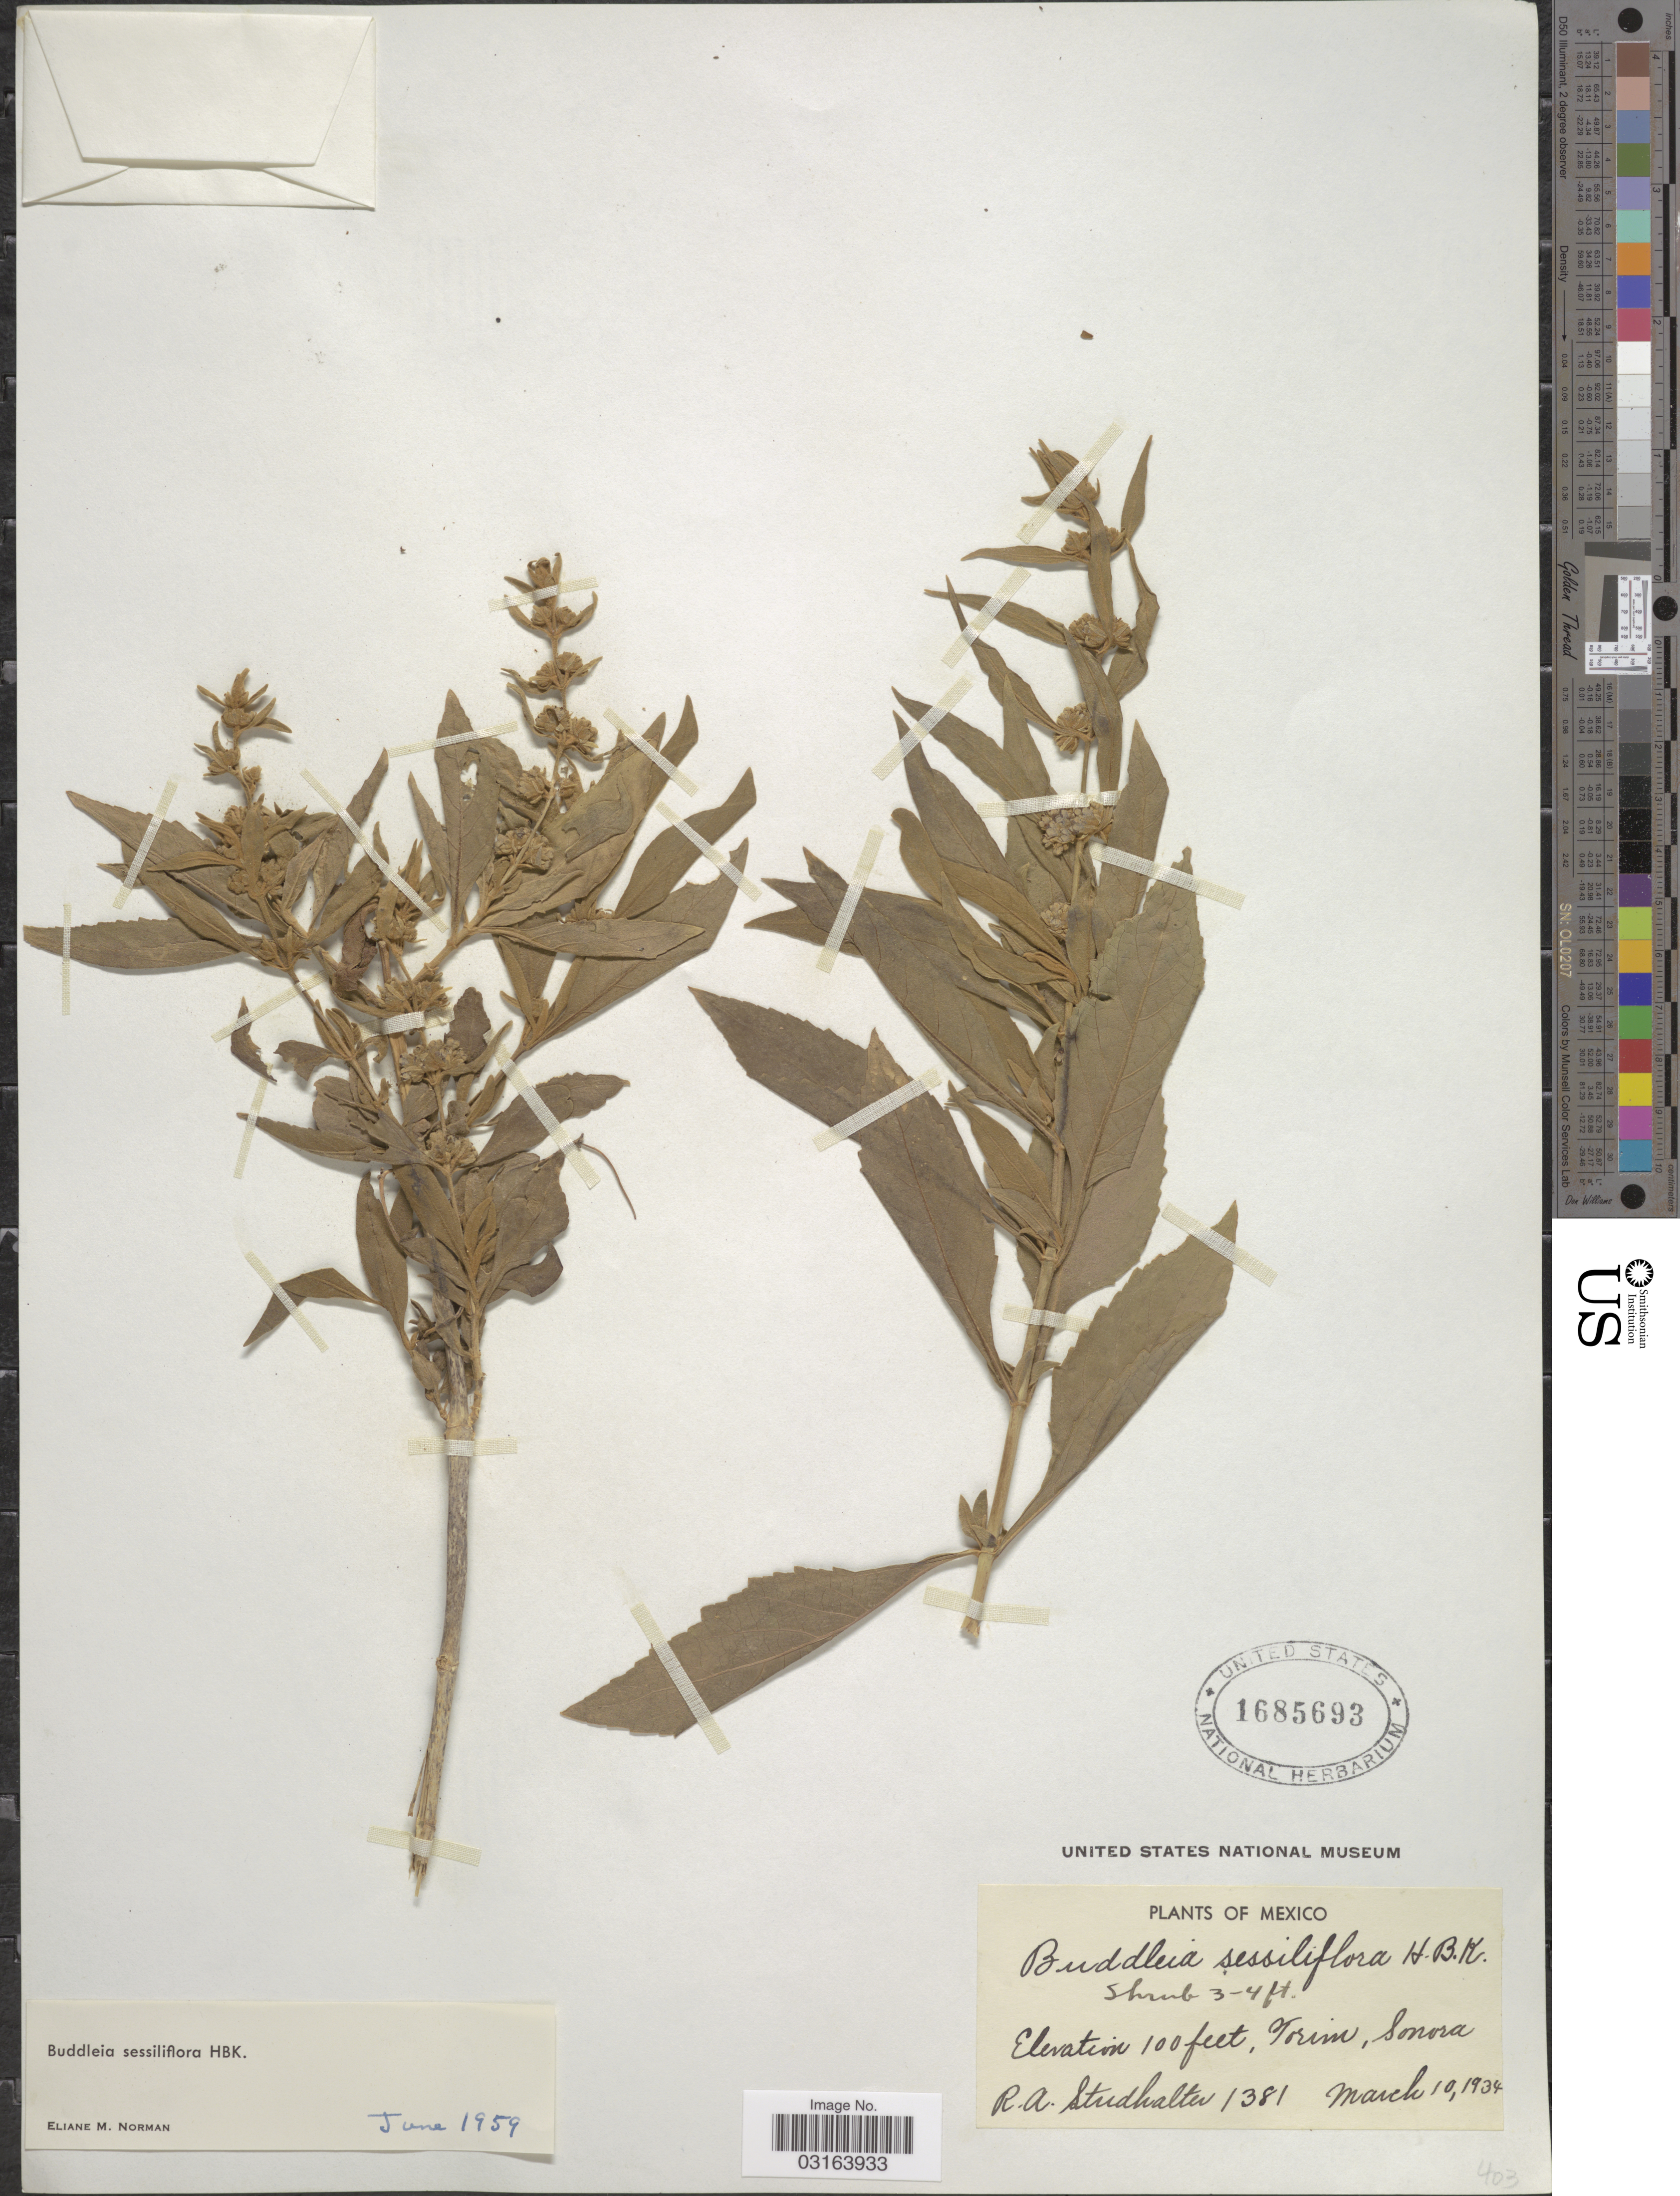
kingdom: Plantae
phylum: Tracheophyta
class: Magnoliopsida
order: Lamiales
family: Scrophulariaceae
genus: Buddleja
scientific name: Buddleja sessiliflora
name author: Kunth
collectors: R. Studhalter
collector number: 1381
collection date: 1934-03-10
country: Mexico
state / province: Sonora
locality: Torim.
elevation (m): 30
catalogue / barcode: US 1685693